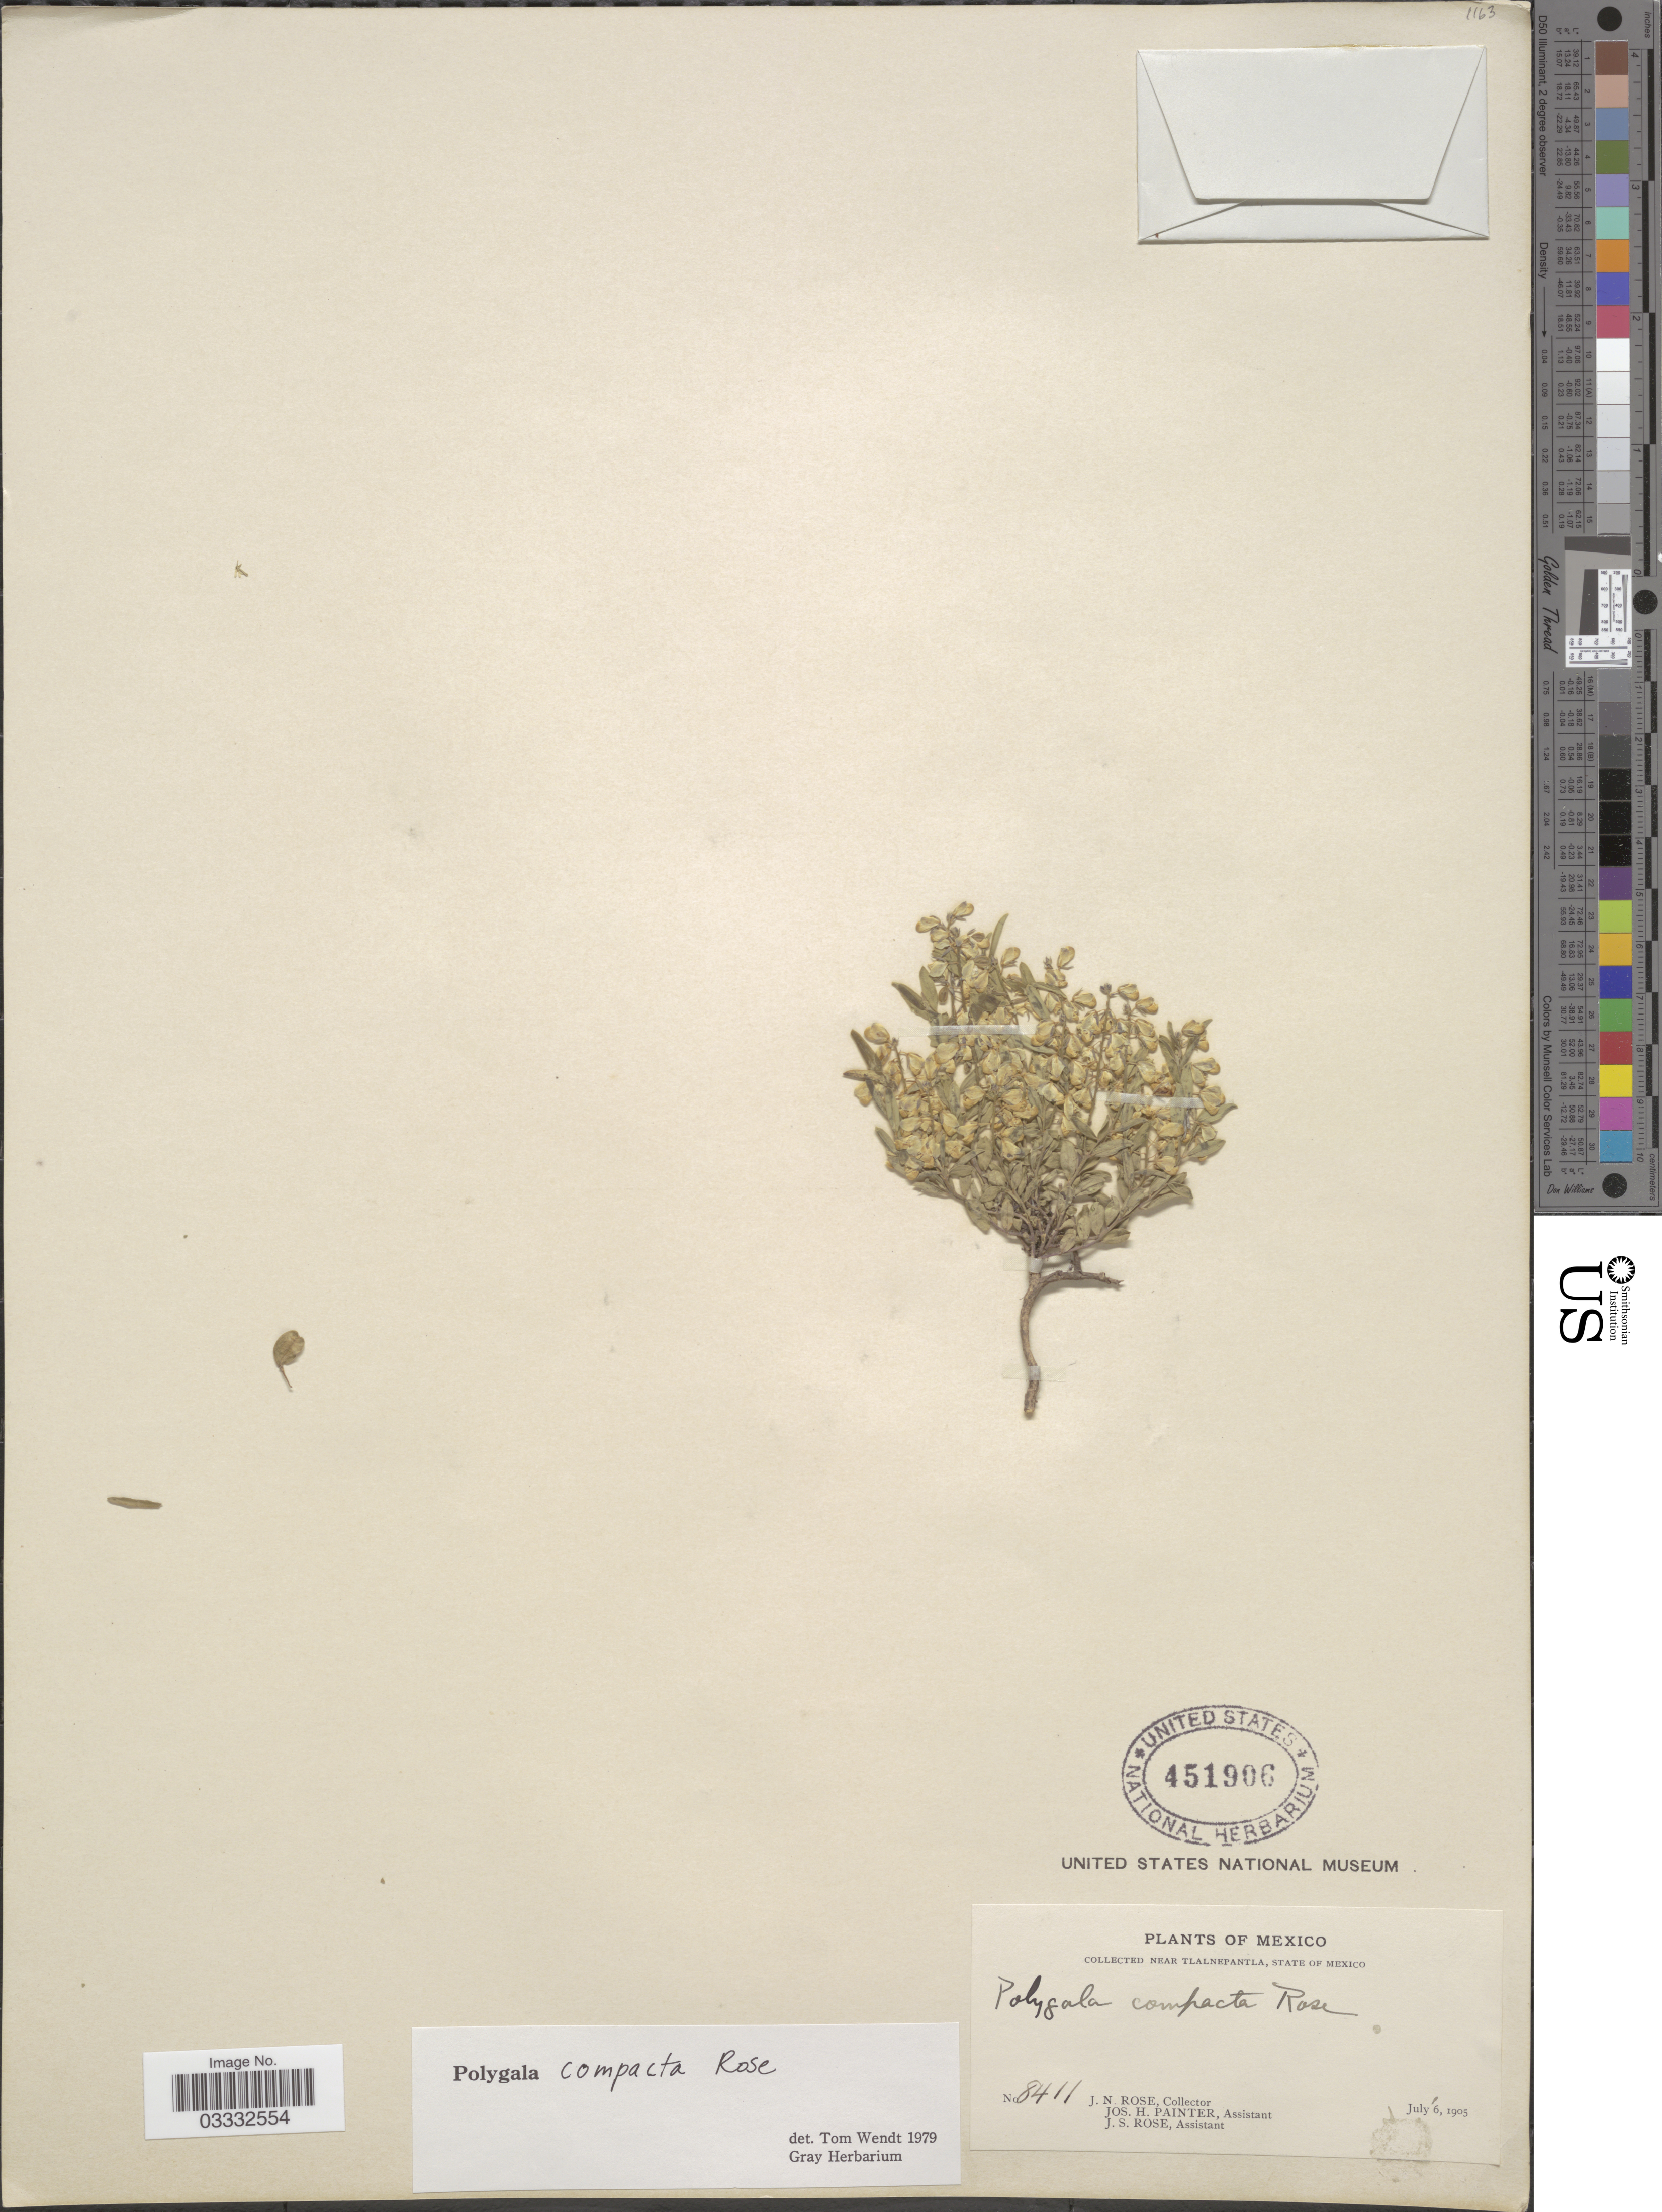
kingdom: Plantae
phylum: Tracheophyta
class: Magnoliopsida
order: Fabales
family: Polygalaceae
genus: Polygala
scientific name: Polygala compacta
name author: Rose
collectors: J. N. Rose, J. H. Painter & J. S. Rose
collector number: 8411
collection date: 1905-07-06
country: Mexico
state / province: México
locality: Near Tlalnepantla.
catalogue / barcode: US 451906